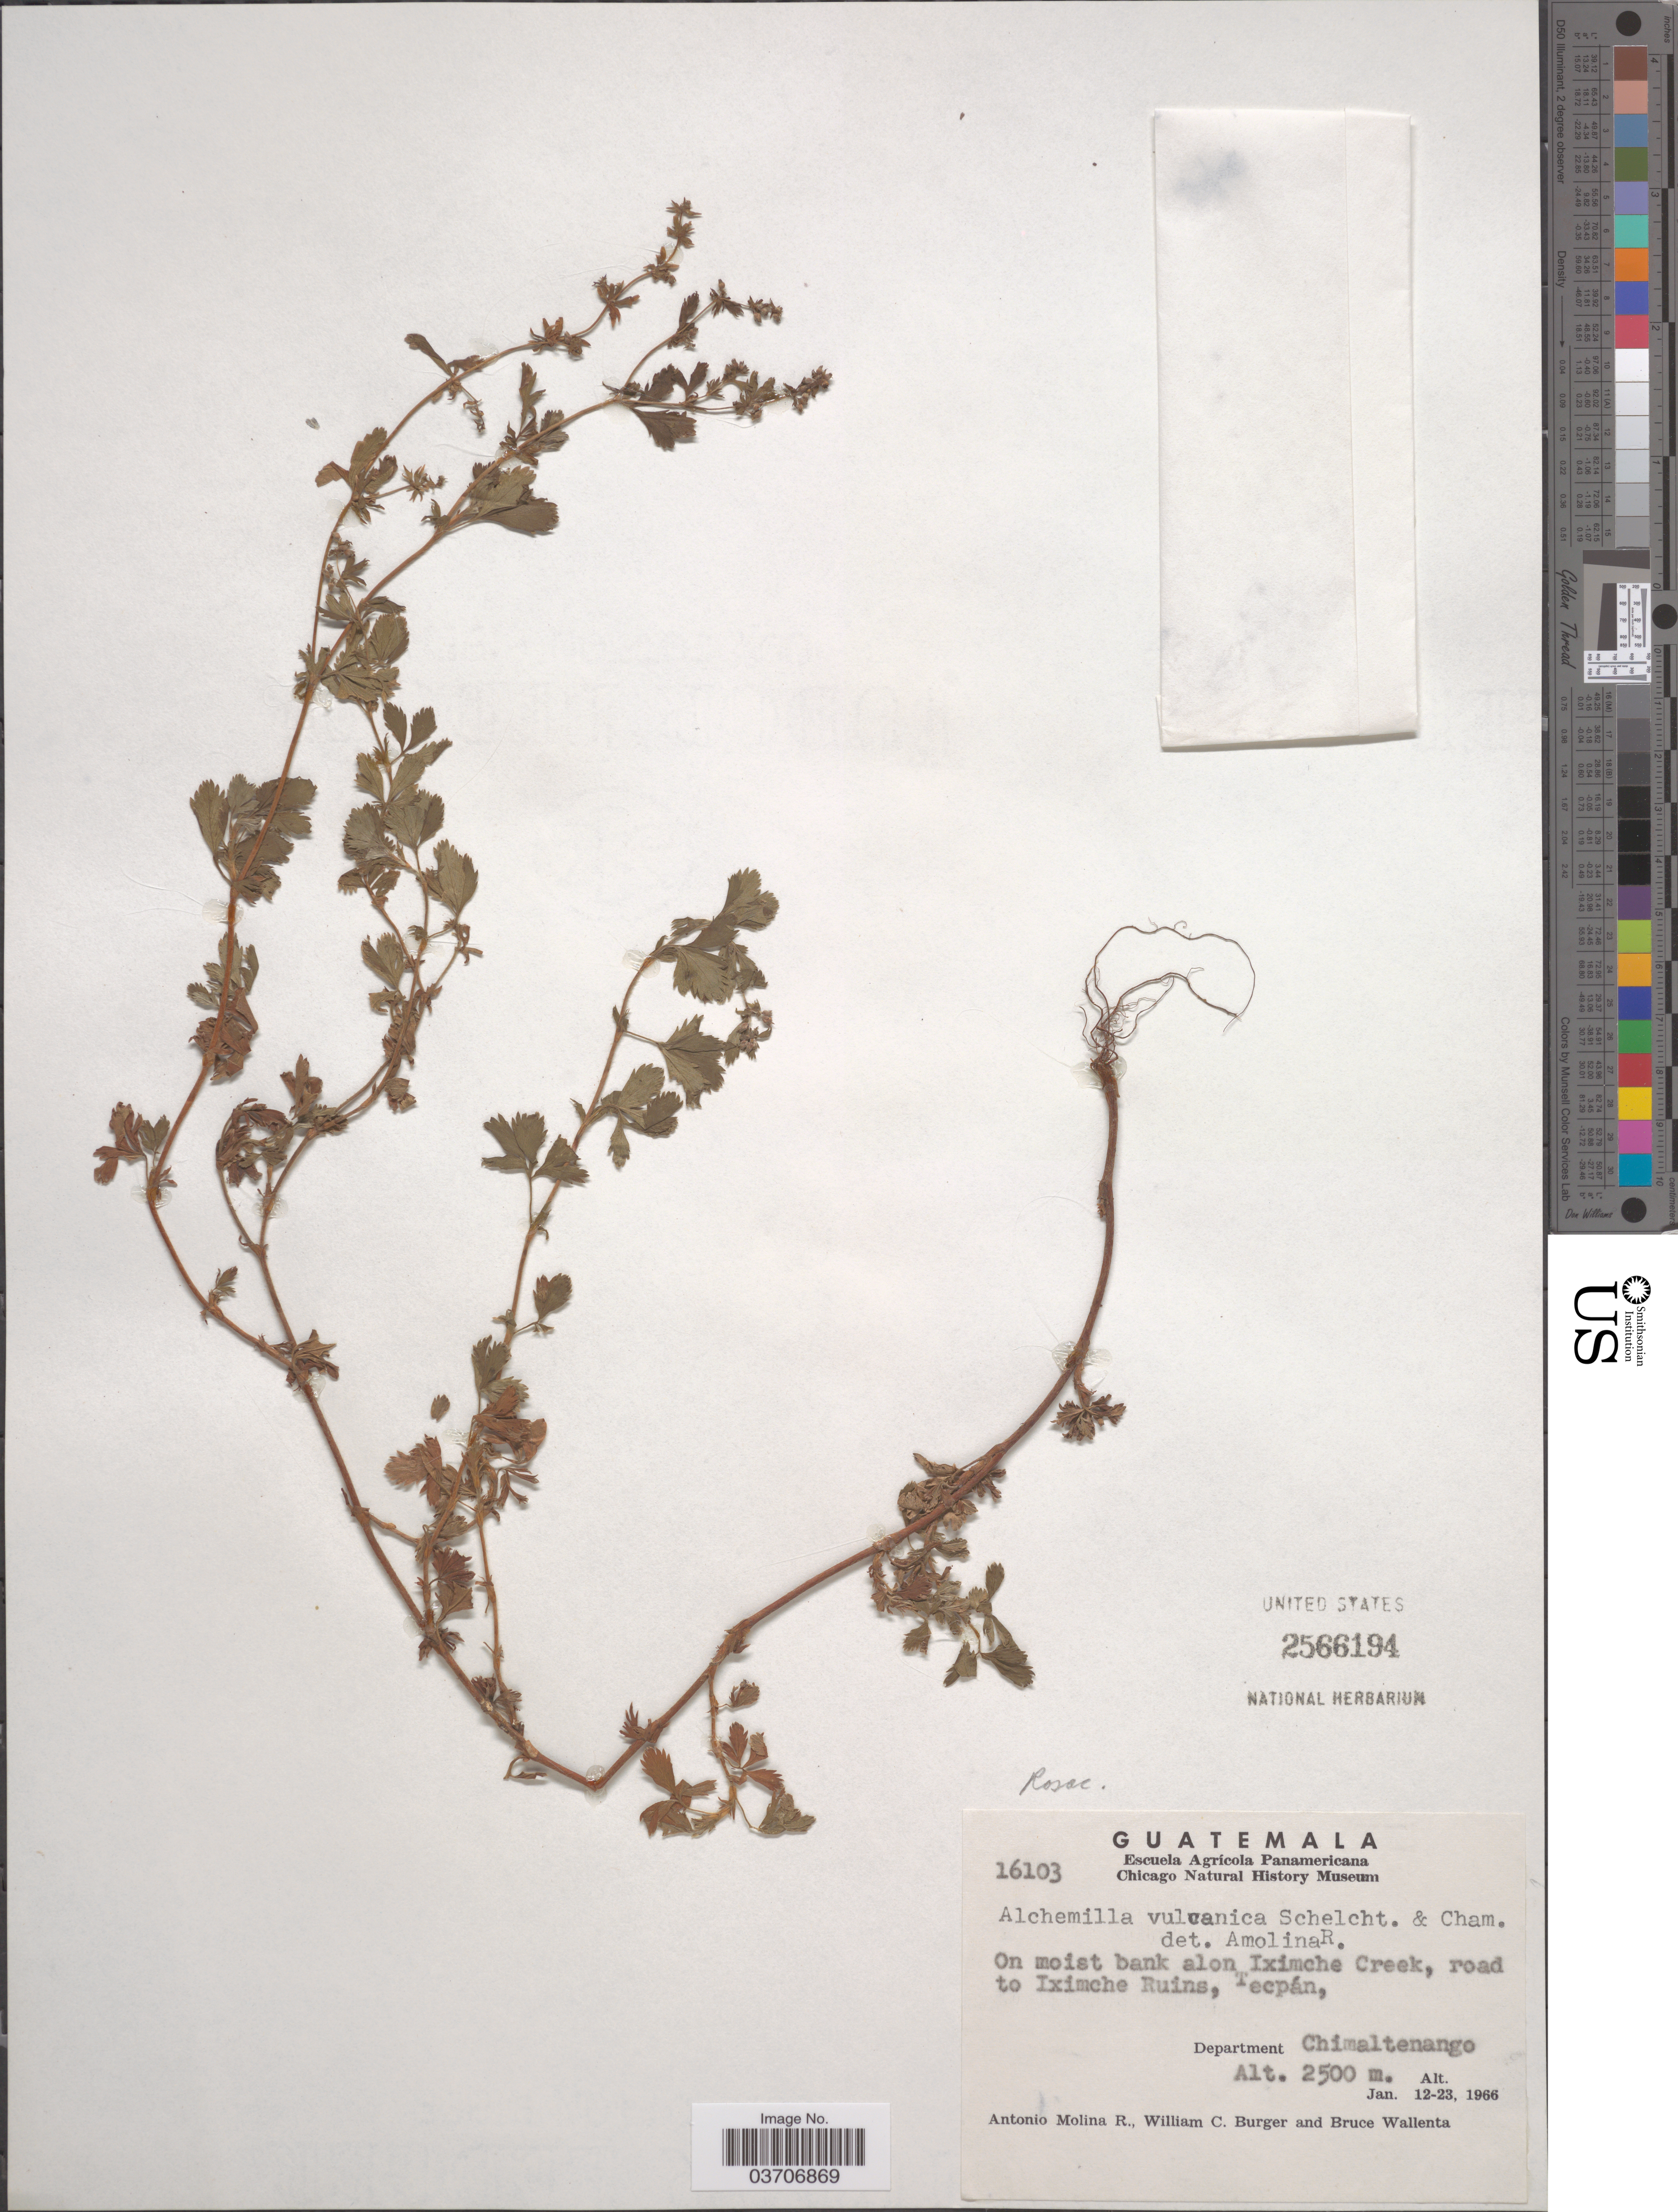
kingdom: Plantae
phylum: Tracheophyta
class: Magnoliopsida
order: Rosales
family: Rosaceae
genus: Lachemilla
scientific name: Lachemilla vulcanica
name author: (Cham. & Schltdl.) Rydb.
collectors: A. Molina R., W. Burger & B. Wallenta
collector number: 16103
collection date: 1966-01-12/1966-01-23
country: Guatemala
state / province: Chimaltenango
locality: On moist bank along Iximche Creek, road to Iximche Ruins, Tecpán, Department Chimaltenango.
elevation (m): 2500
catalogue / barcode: US 2566194